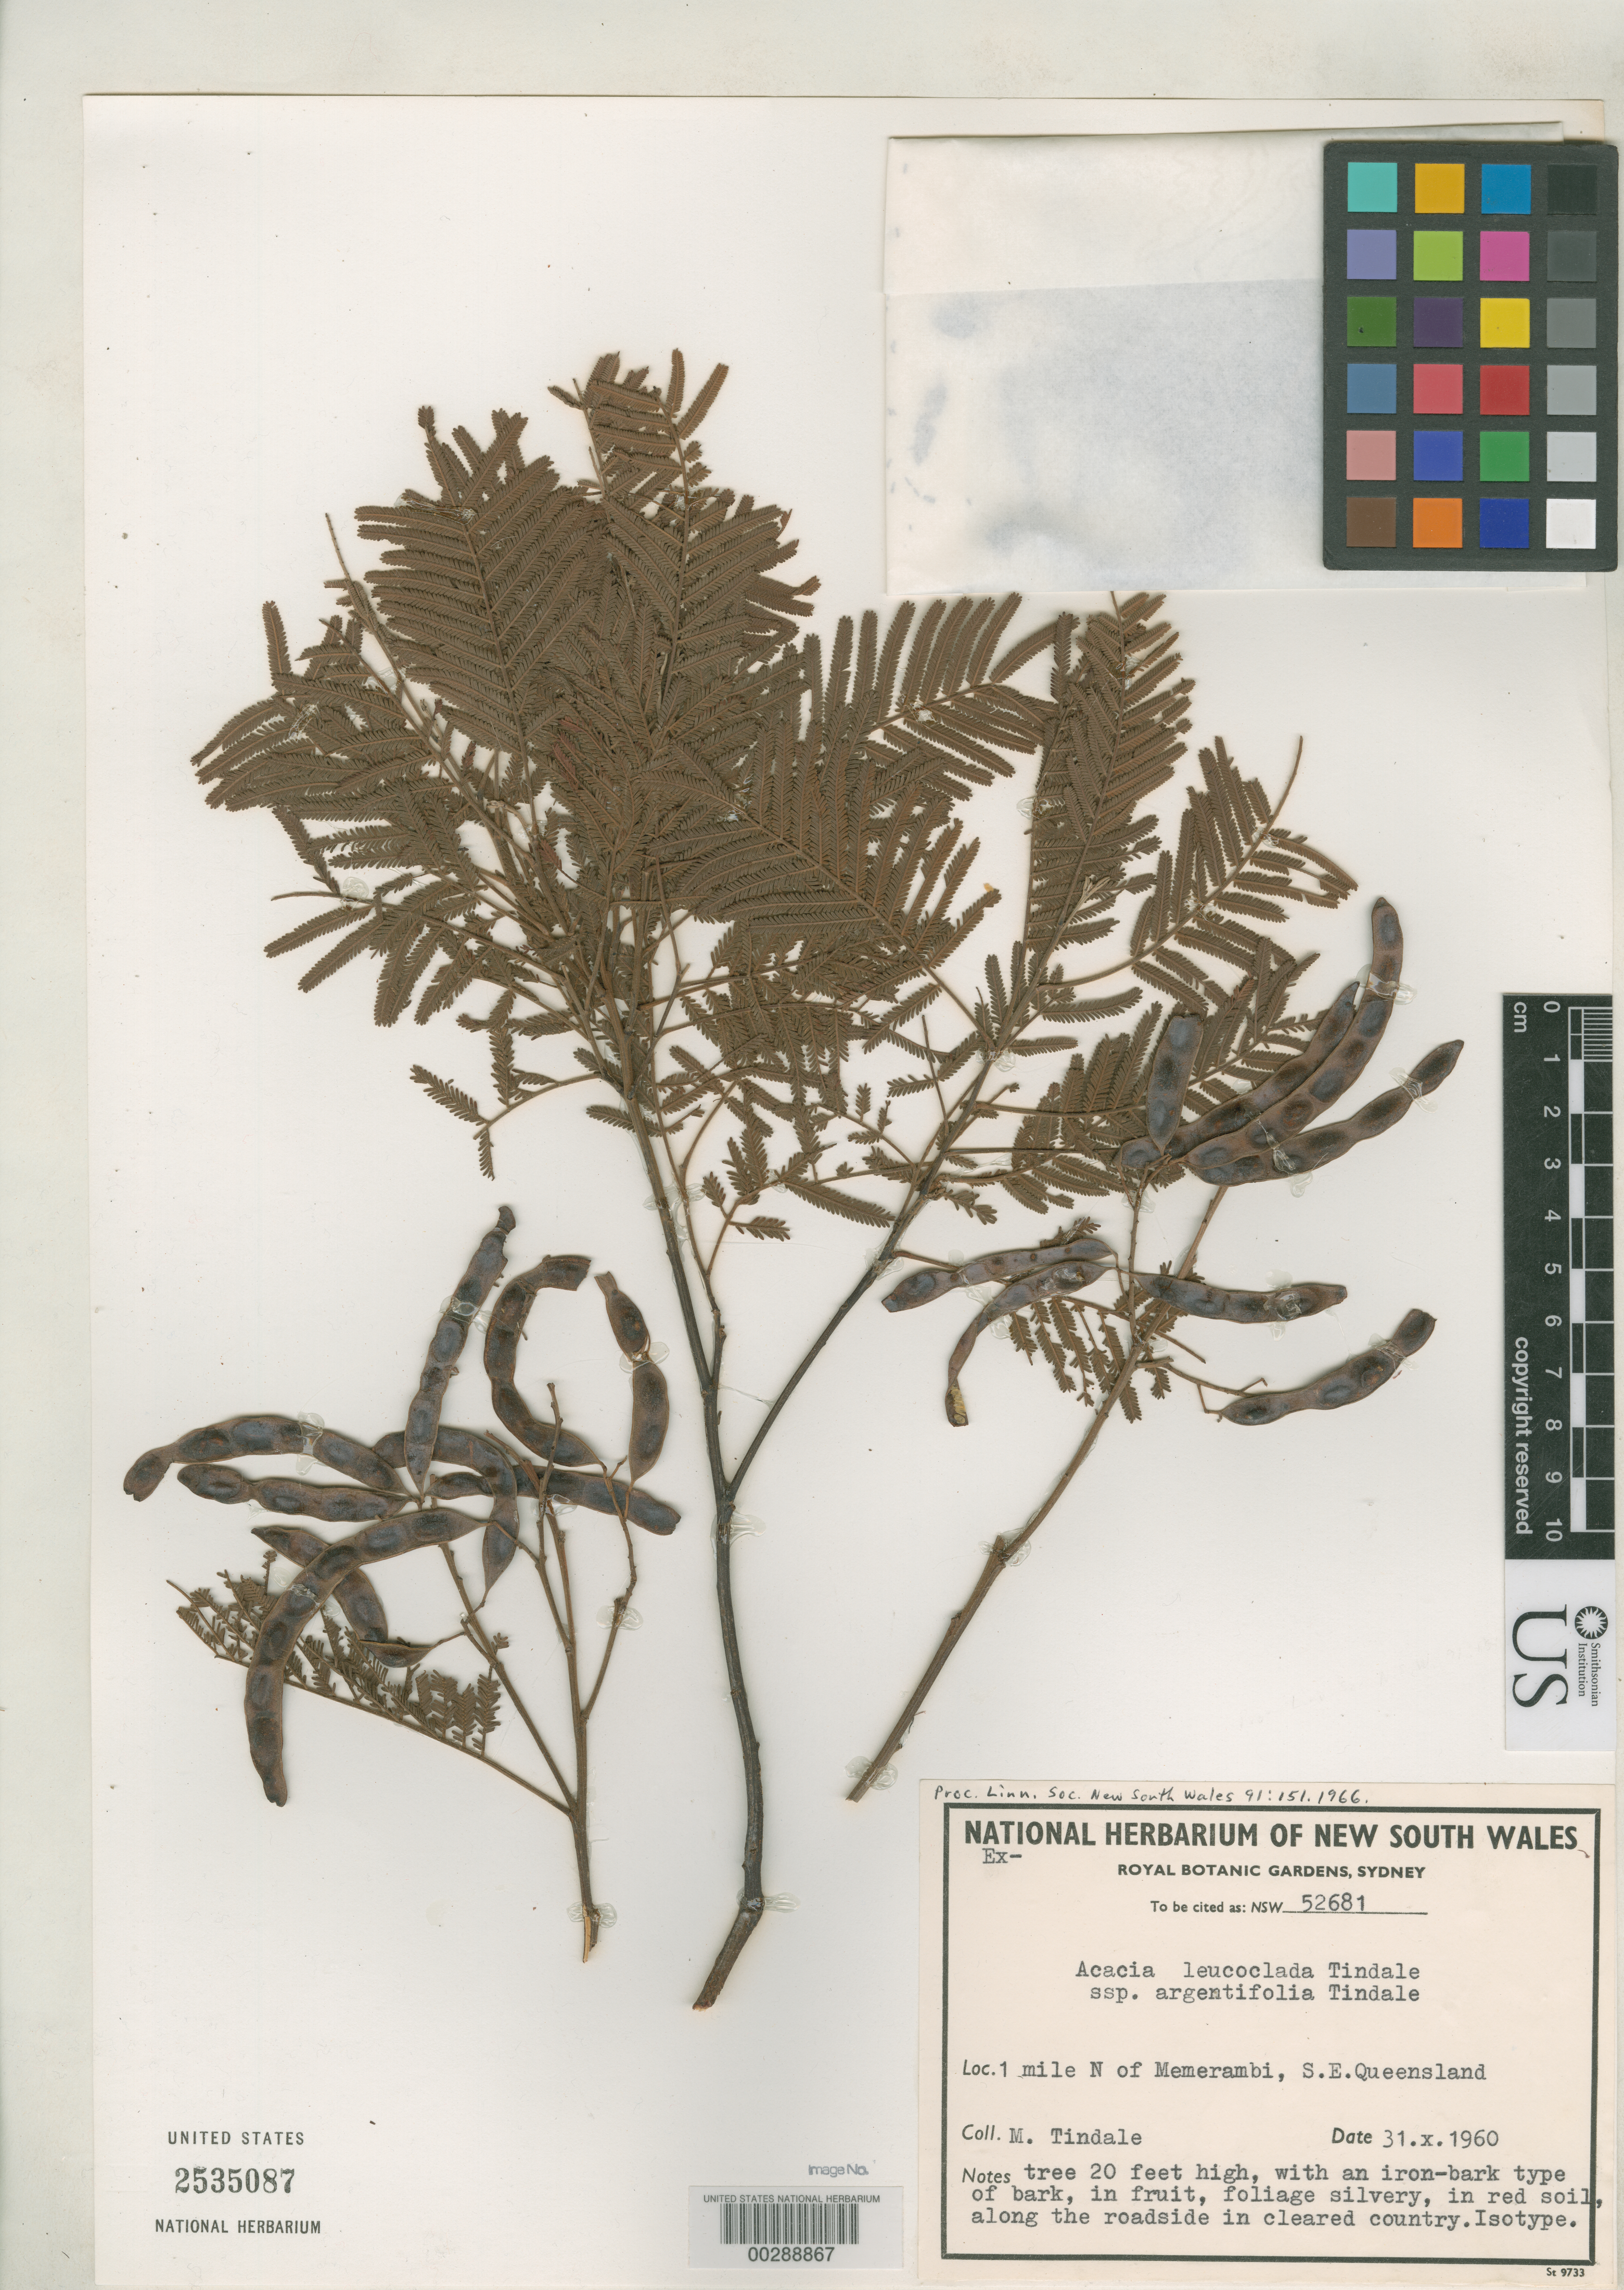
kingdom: Plantae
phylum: Tracheophyta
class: Magnoliopsida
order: Fabales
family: Fabaceae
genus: Acacia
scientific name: Acacia leucoclada subsp. argentifolia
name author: Tindale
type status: Isotype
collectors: M. D. Tindale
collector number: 52681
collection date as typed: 31 Oct 1960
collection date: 1960-10-31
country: Australia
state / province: Queensland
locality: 1 mi N of Memerambi.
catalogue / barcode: US 2535087